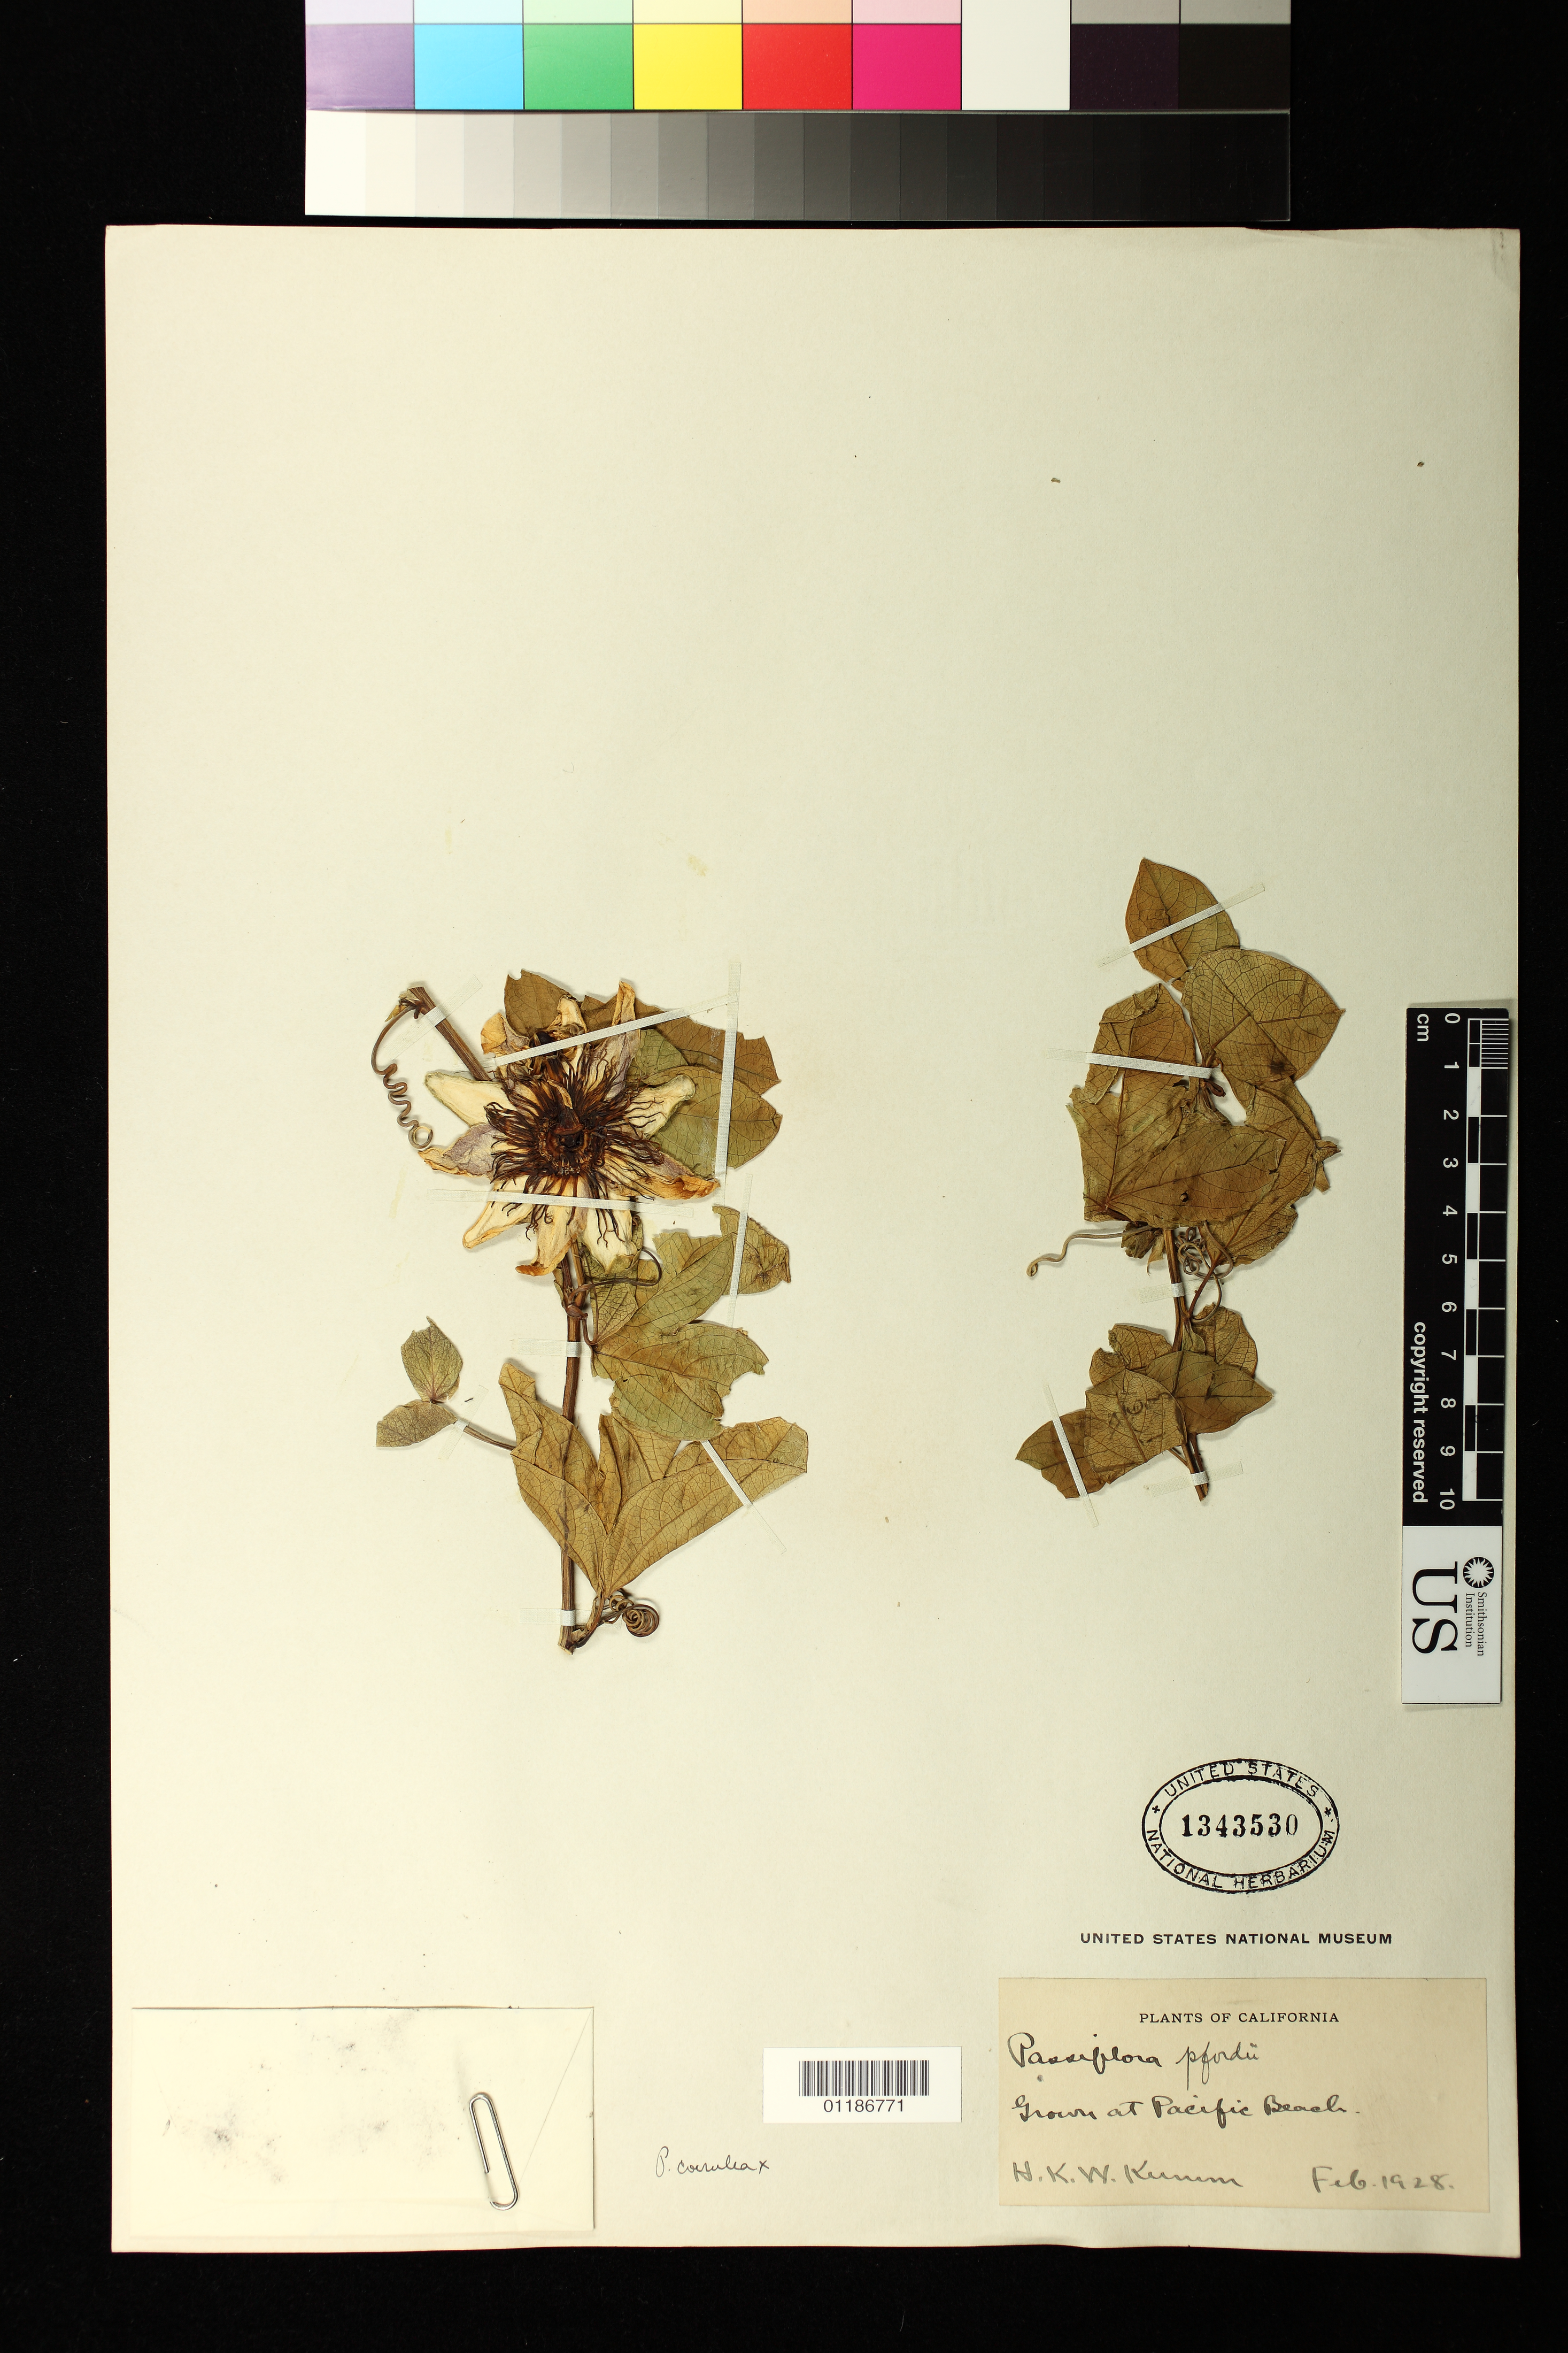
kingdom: Plantae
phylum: Tracheophyta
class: Magnoliopsida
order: Malpighiales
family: Passifloraceae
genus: Passiflora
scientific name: Passiflora x pfordtii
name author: hort. ex O. Krauss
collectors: H. Kunim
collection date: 1928-02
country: United States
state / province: California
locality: Grown at Pacific Beach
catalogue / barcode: US 1343530